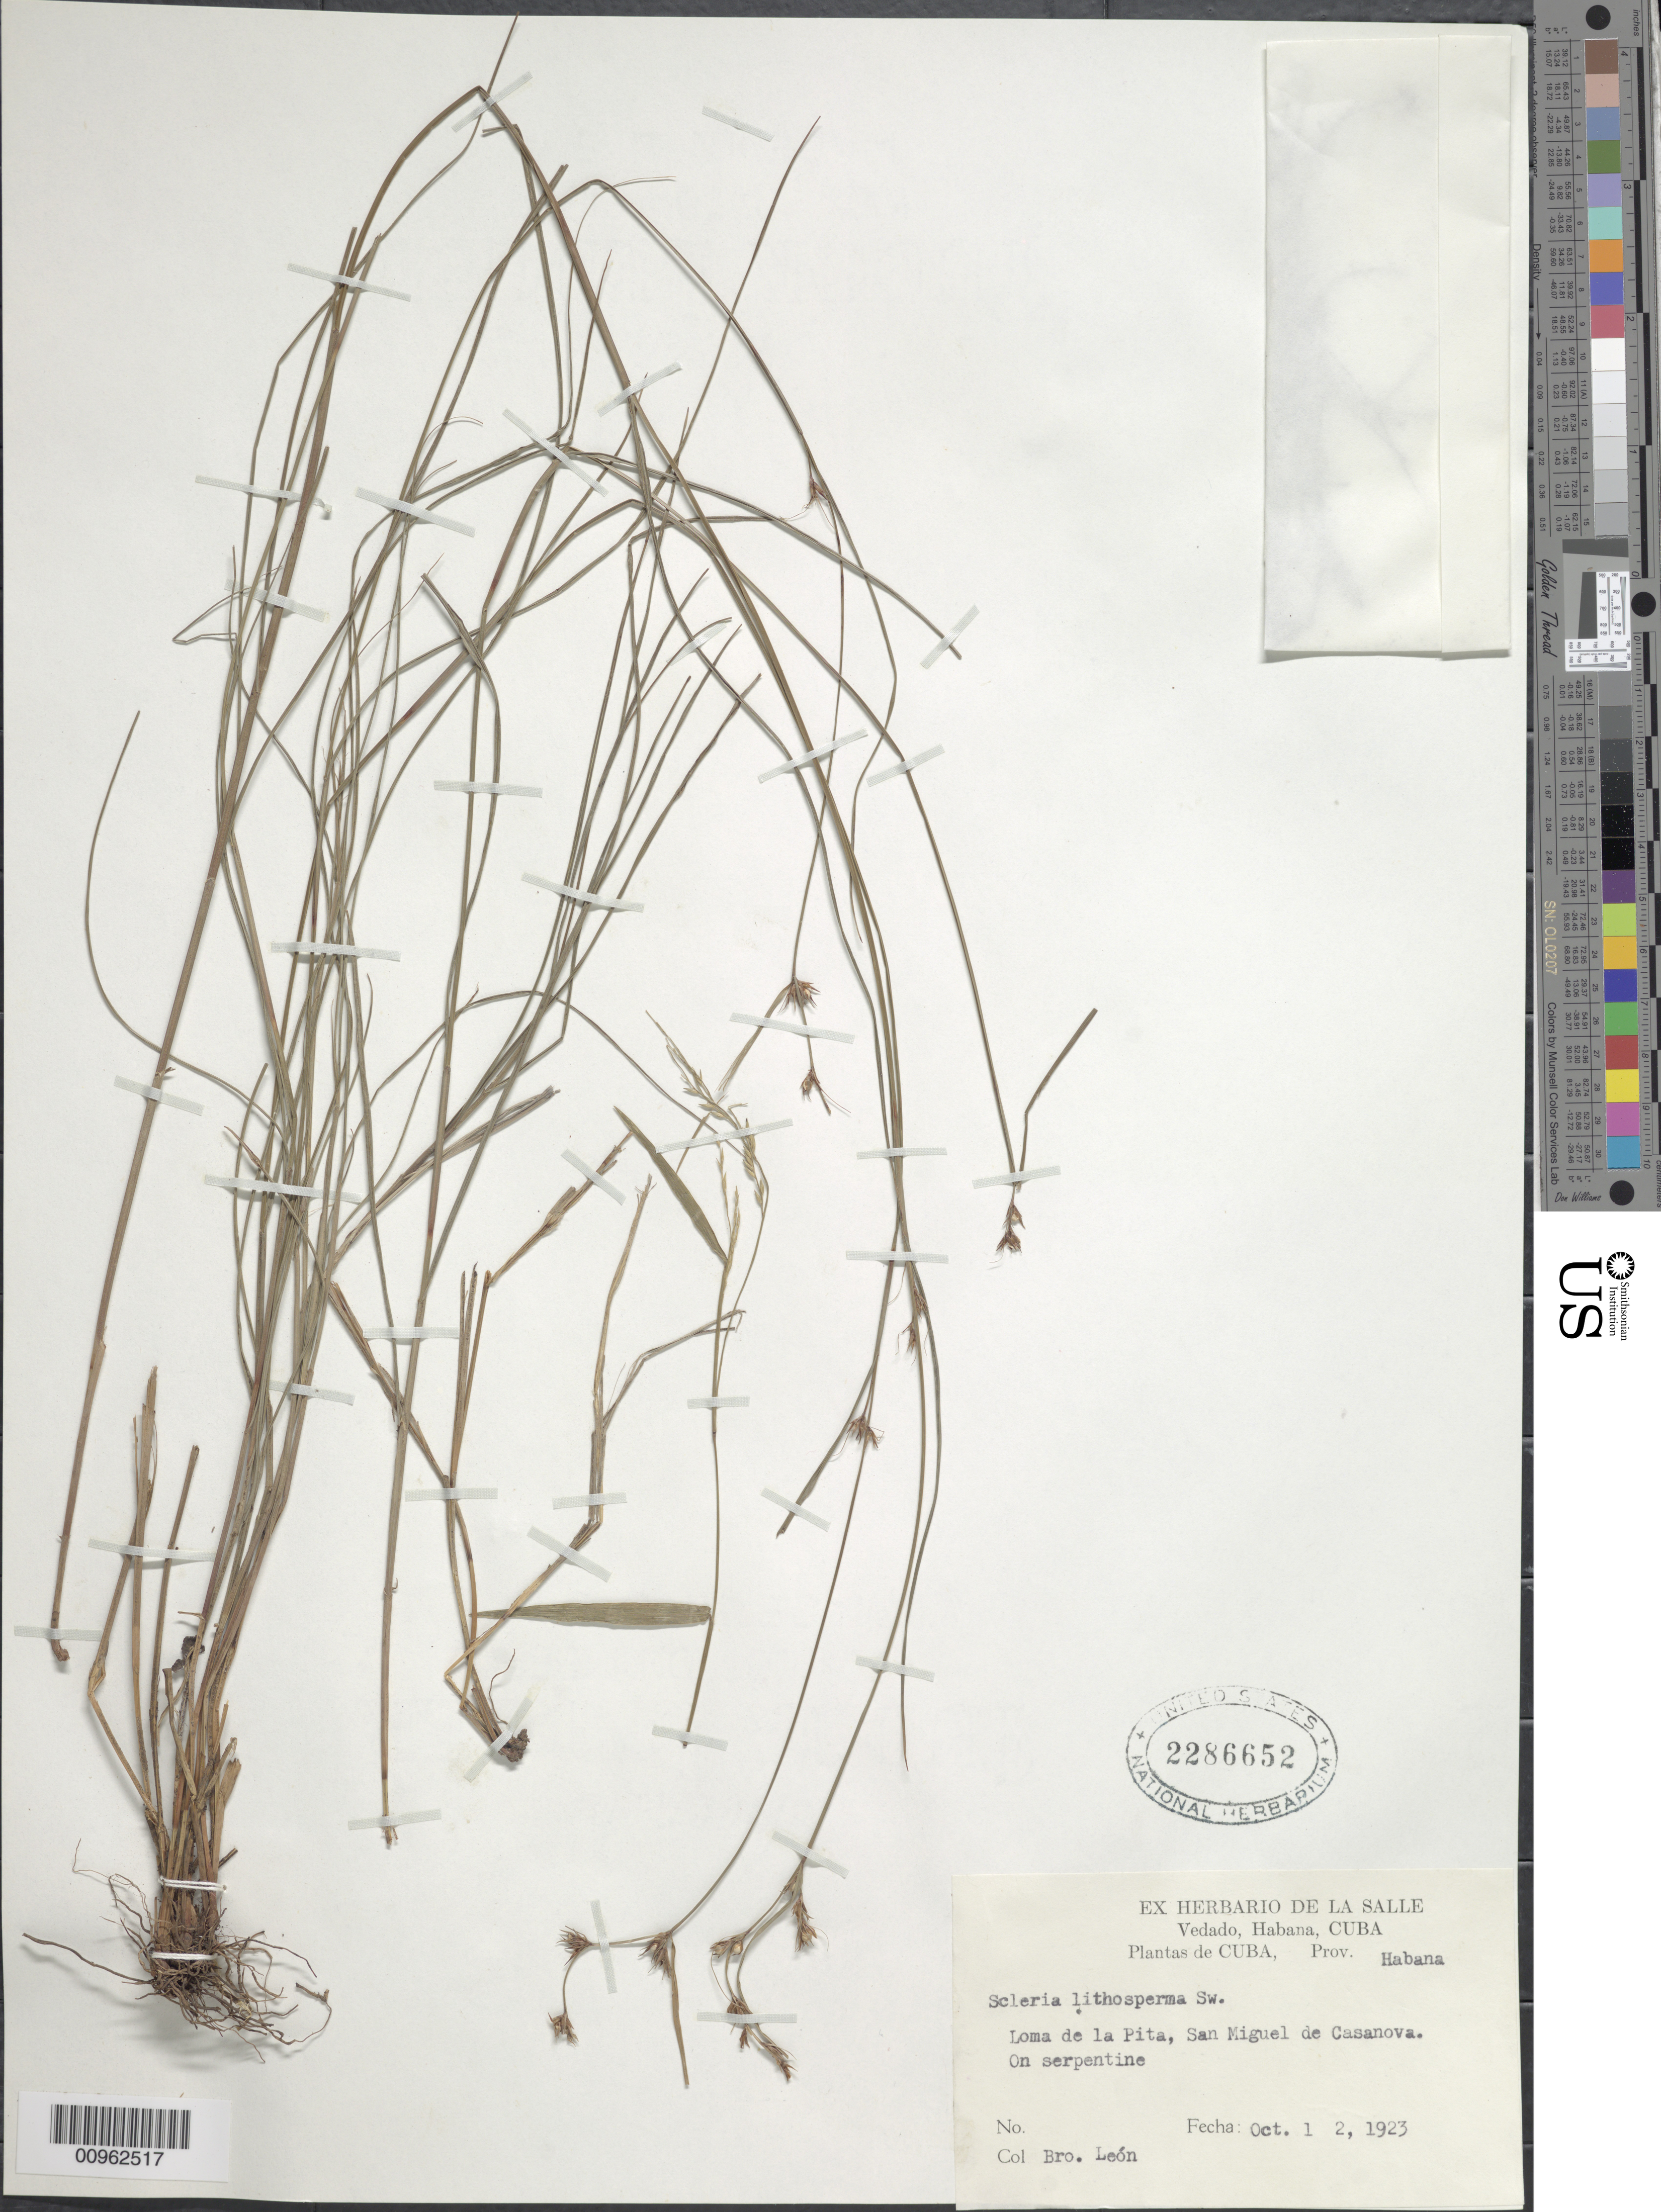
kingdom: Plantae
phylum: Tracheophyta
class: Liliopsida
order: Poales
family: Cyperaceae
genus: Scleria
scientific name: Scleria lithosperma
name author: (L.) Sw.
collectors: Bro. León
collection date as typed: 01 Oct 1923 to 02 Oct 1923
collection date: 1923-10-01/1923-10-02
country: Cuba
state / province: La Habana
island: Cuba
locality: Loma de la Pita, San Miguel de Casanova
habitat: On serpentine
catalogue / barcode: US 2286652